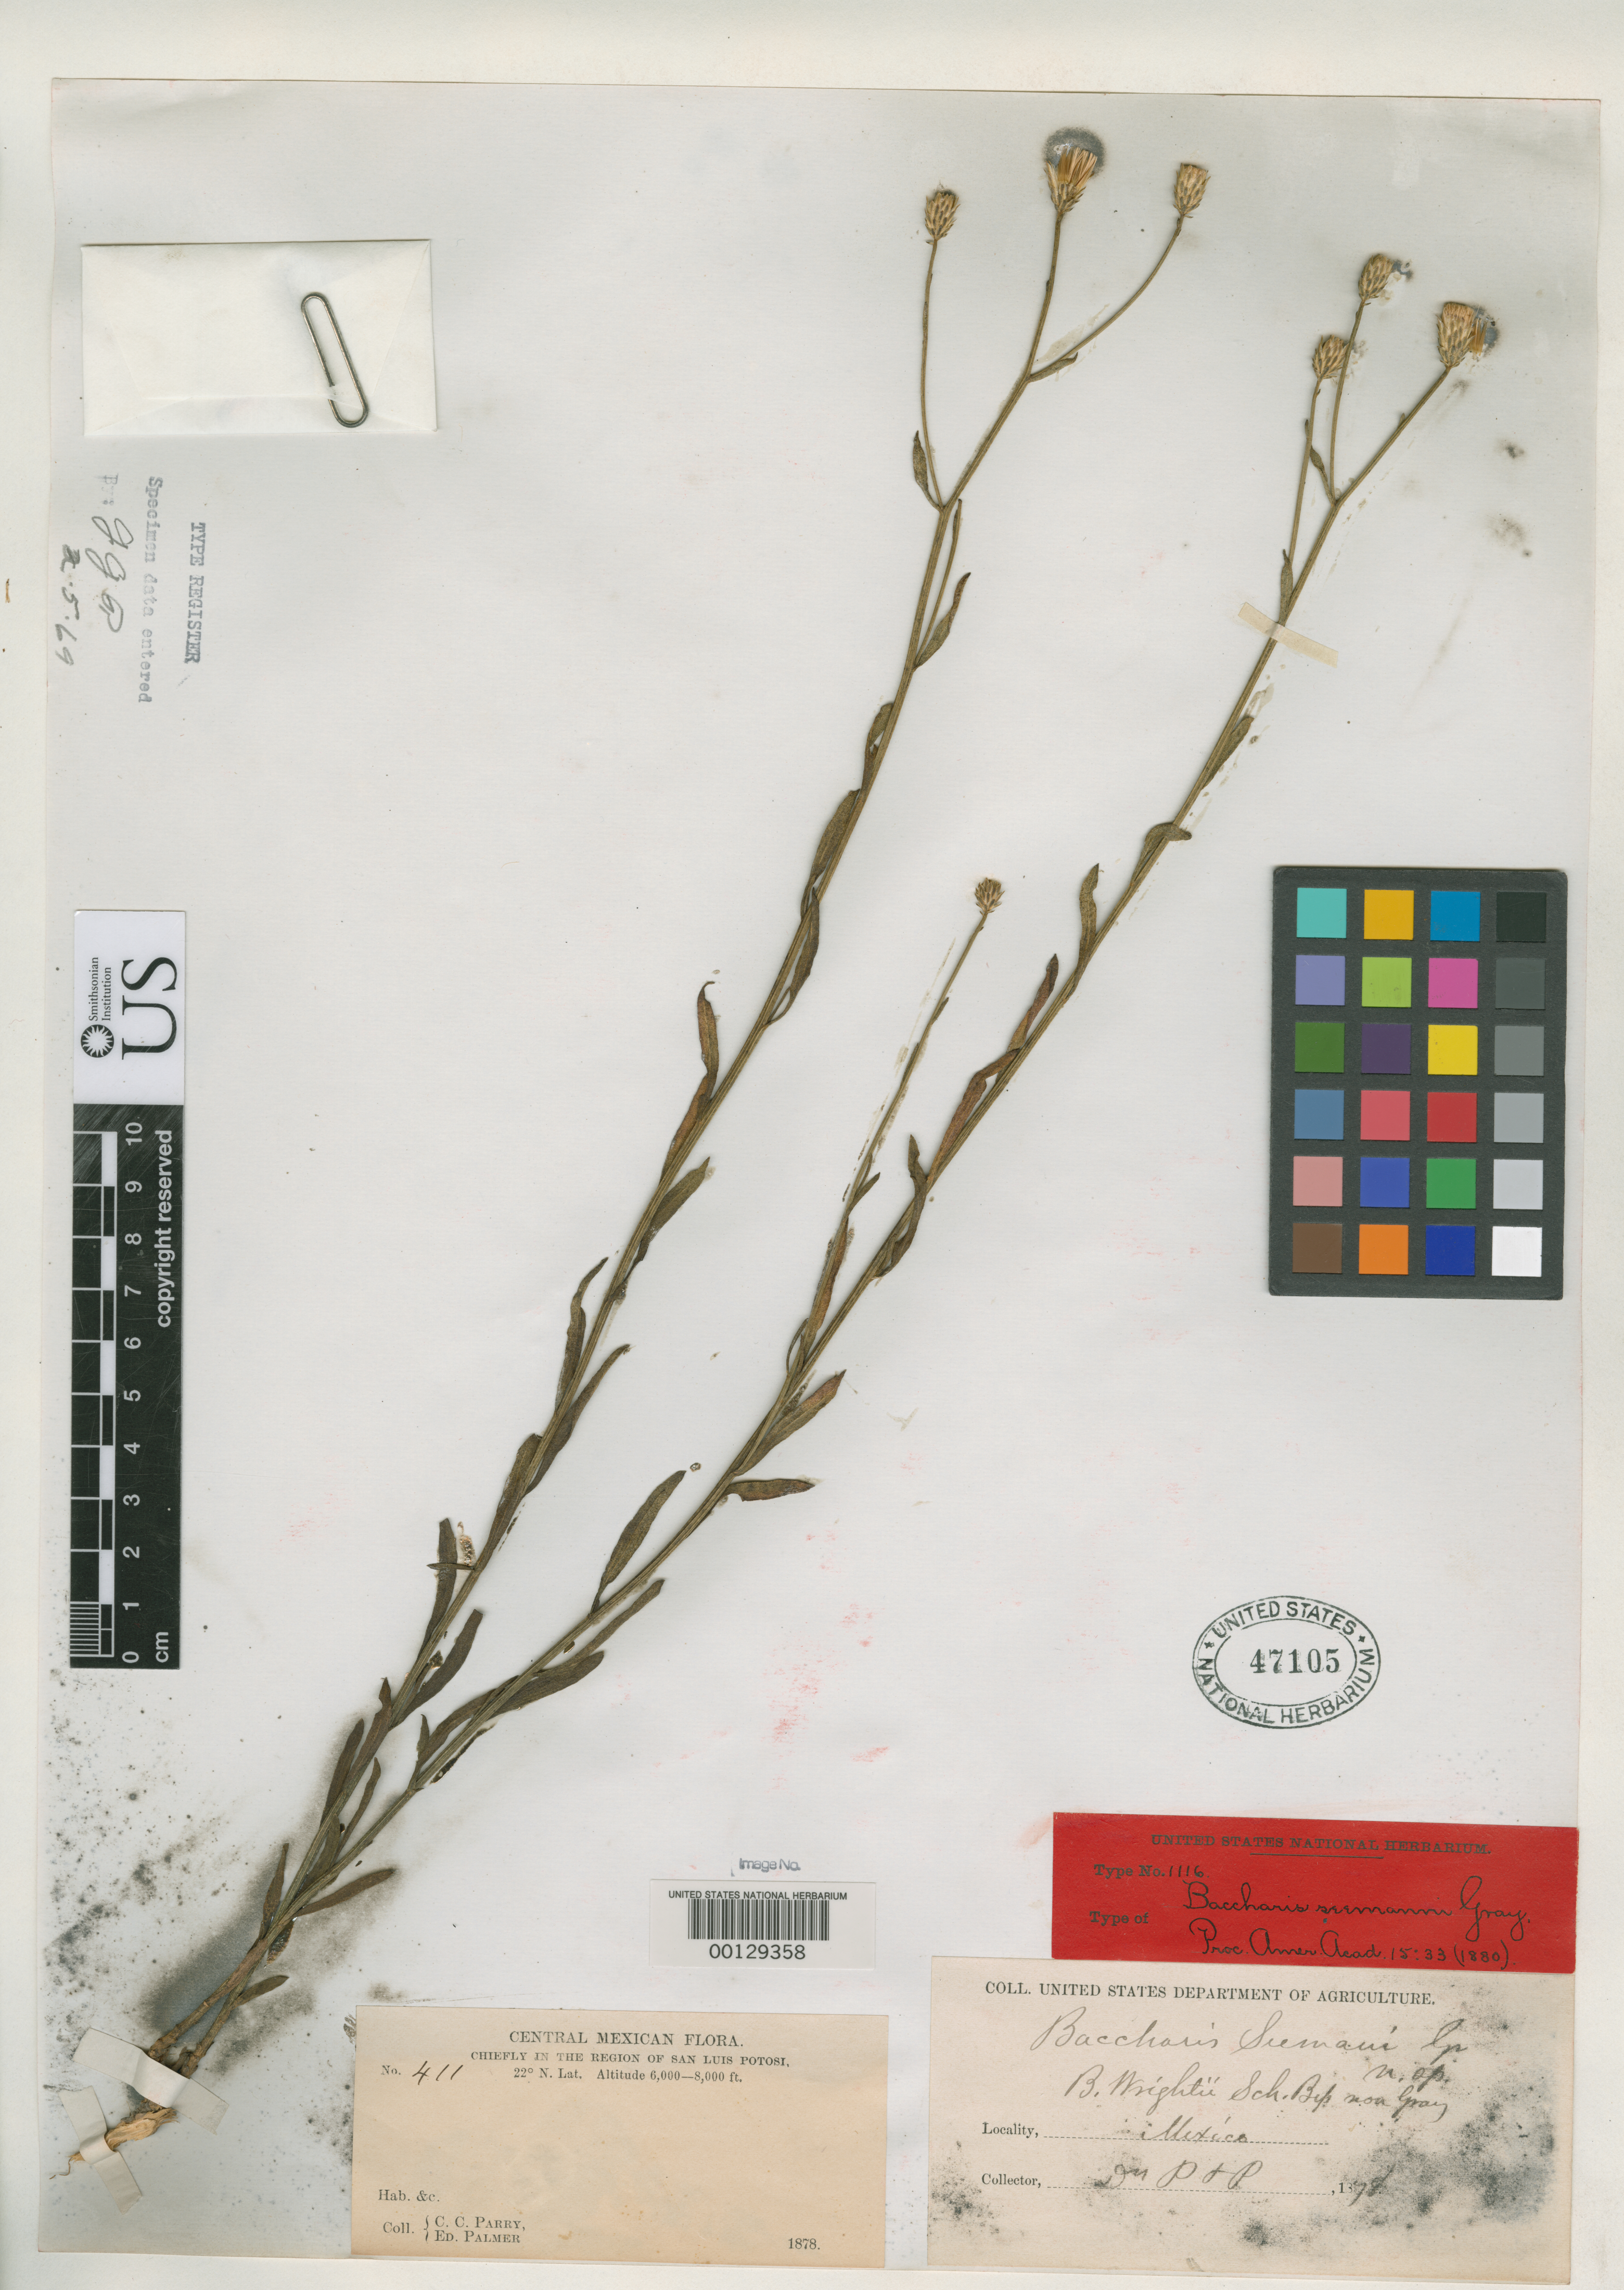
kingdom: Plantae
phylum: Tracheophyta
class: Magnoliopsida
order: Asterales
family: Asteraceae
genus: Baccharis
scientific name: Baccharis seemanni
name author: A. Gray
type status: Syntype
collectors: C. C. Parry & E. Palmer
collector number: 411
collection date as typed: Jun 1878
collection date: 1878-06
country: Mexico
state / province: San Luis Potosi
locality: San Luis Potosi.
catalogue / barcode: US 47105